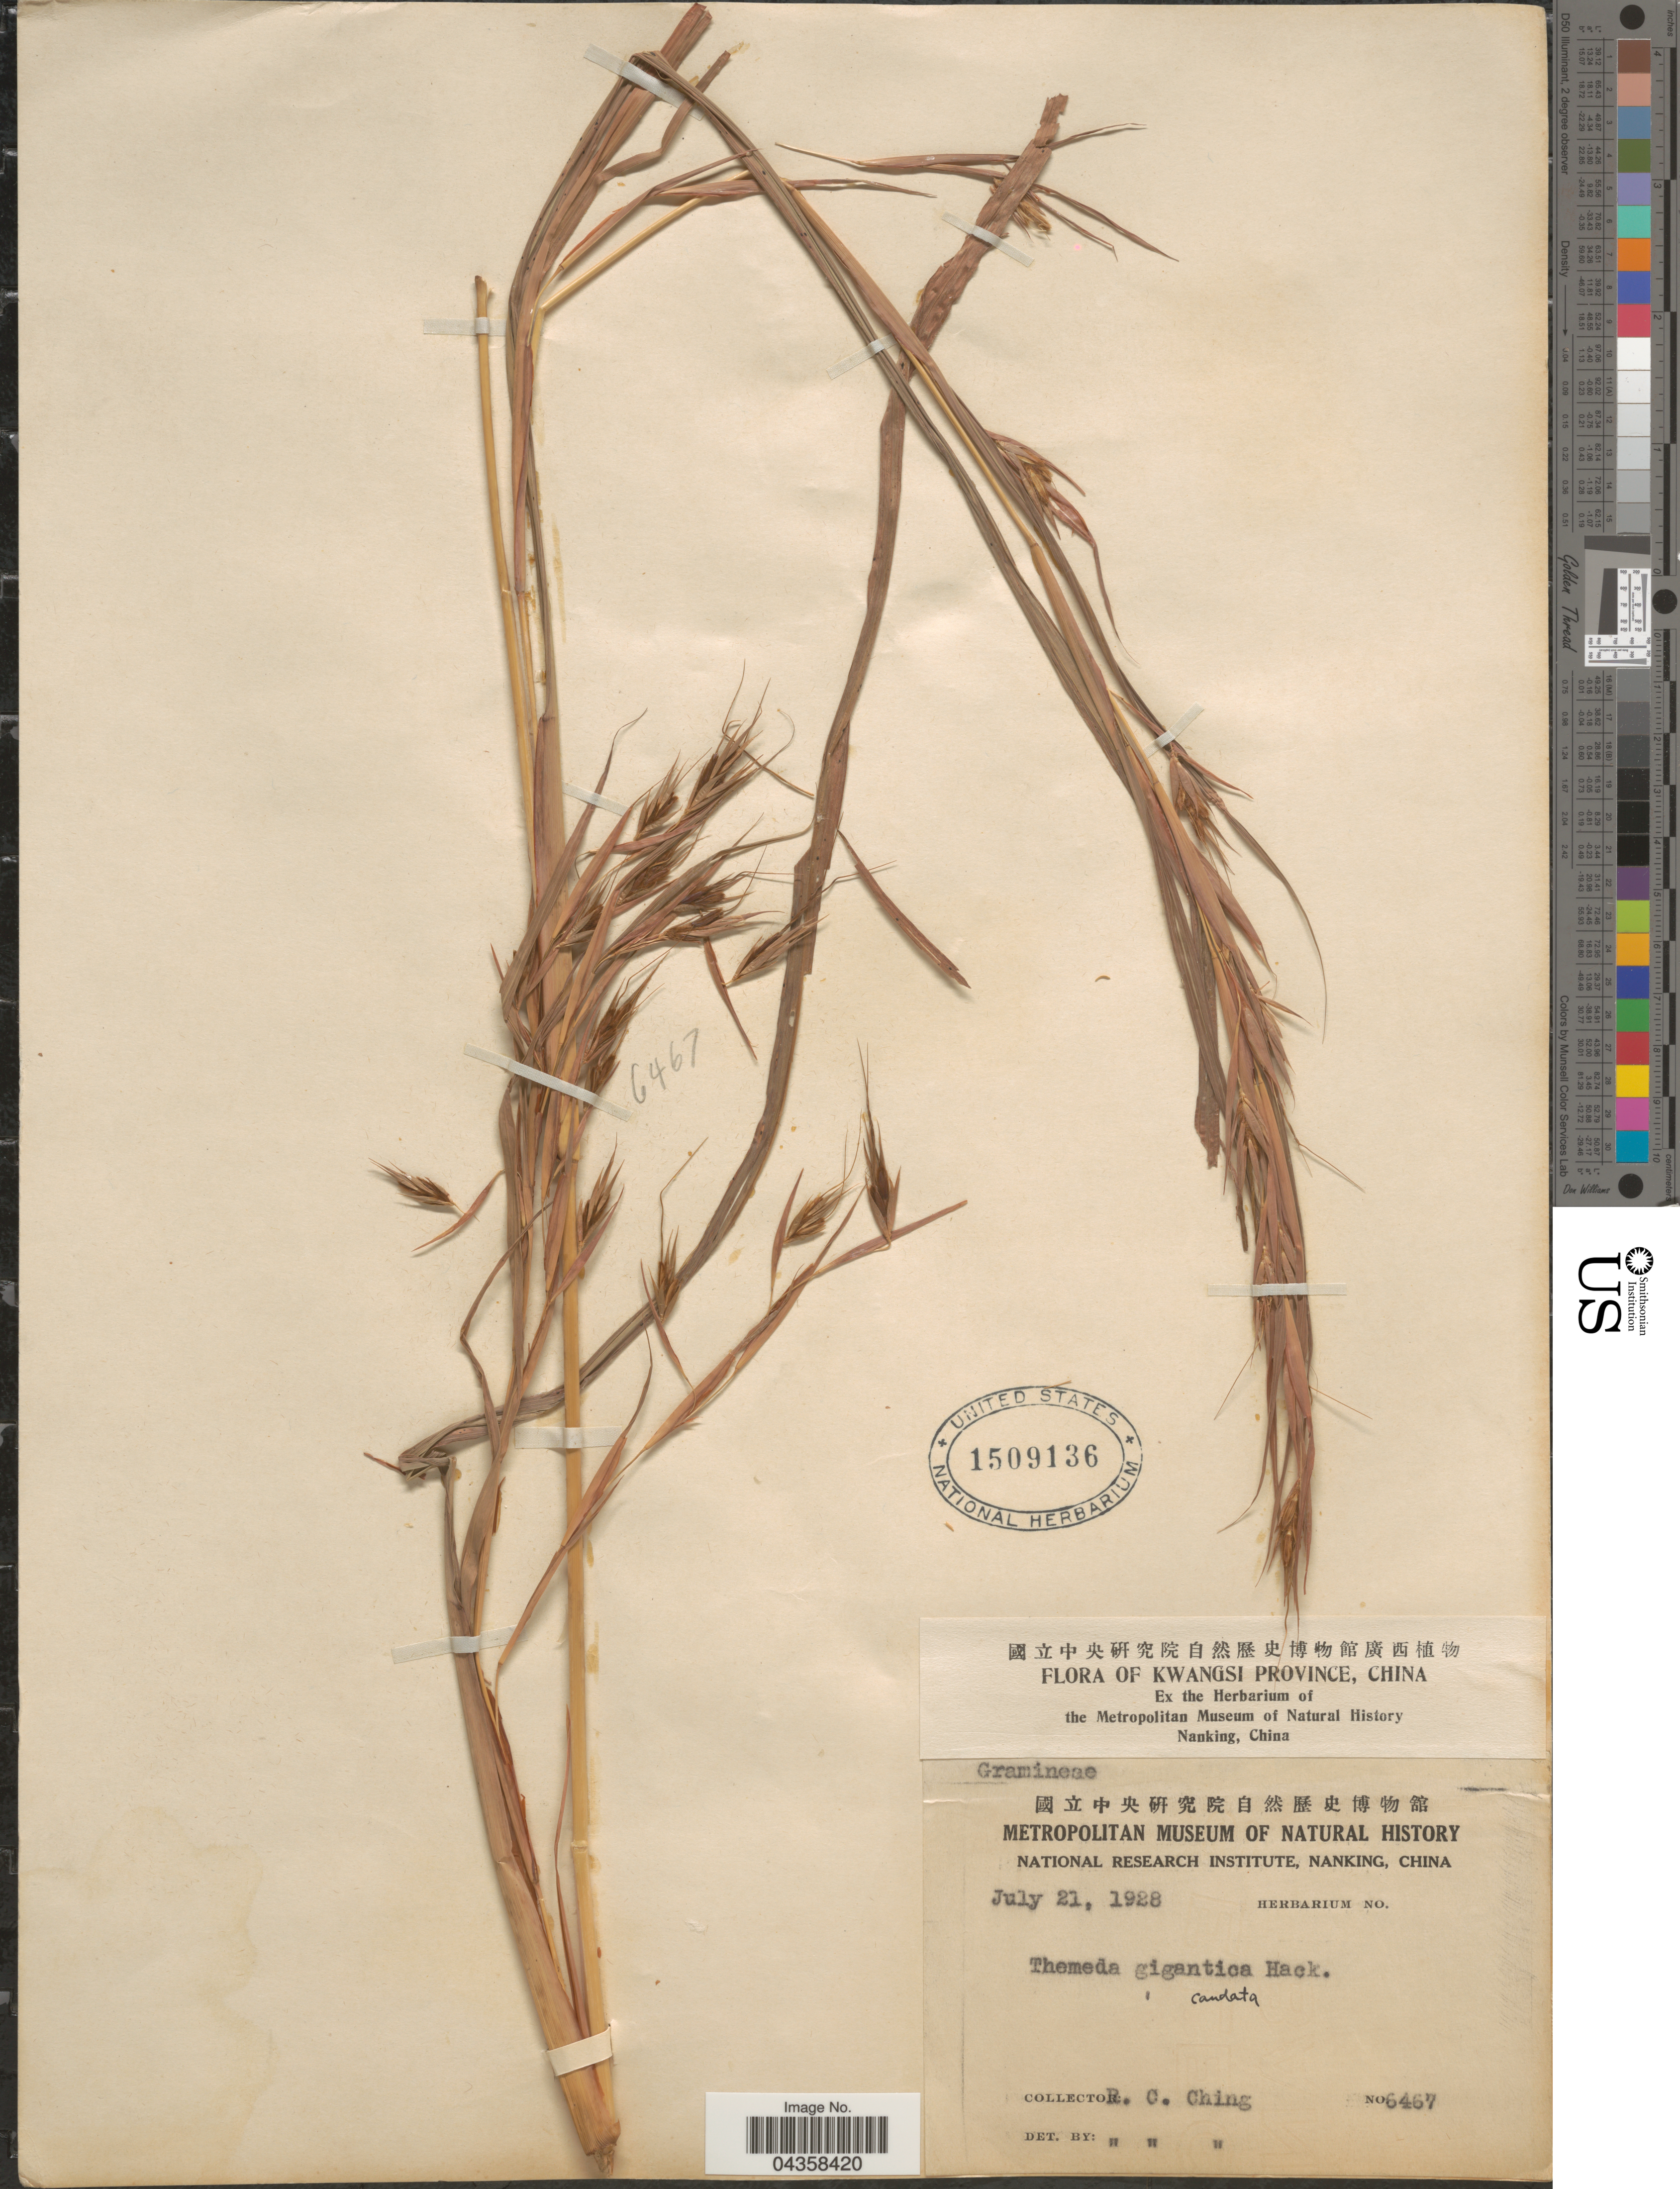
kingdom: Plantae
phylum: Tracheophyta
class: Liliopsida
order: Poales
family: Poaceae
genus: Themeda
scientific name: Themeda villosa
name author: (Lam.) A. Camus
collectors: R. C. Ching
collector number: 6467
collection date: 1928-07-21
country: China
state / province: Guangxi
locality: Kwangsi Province.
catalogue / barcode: US 1509136